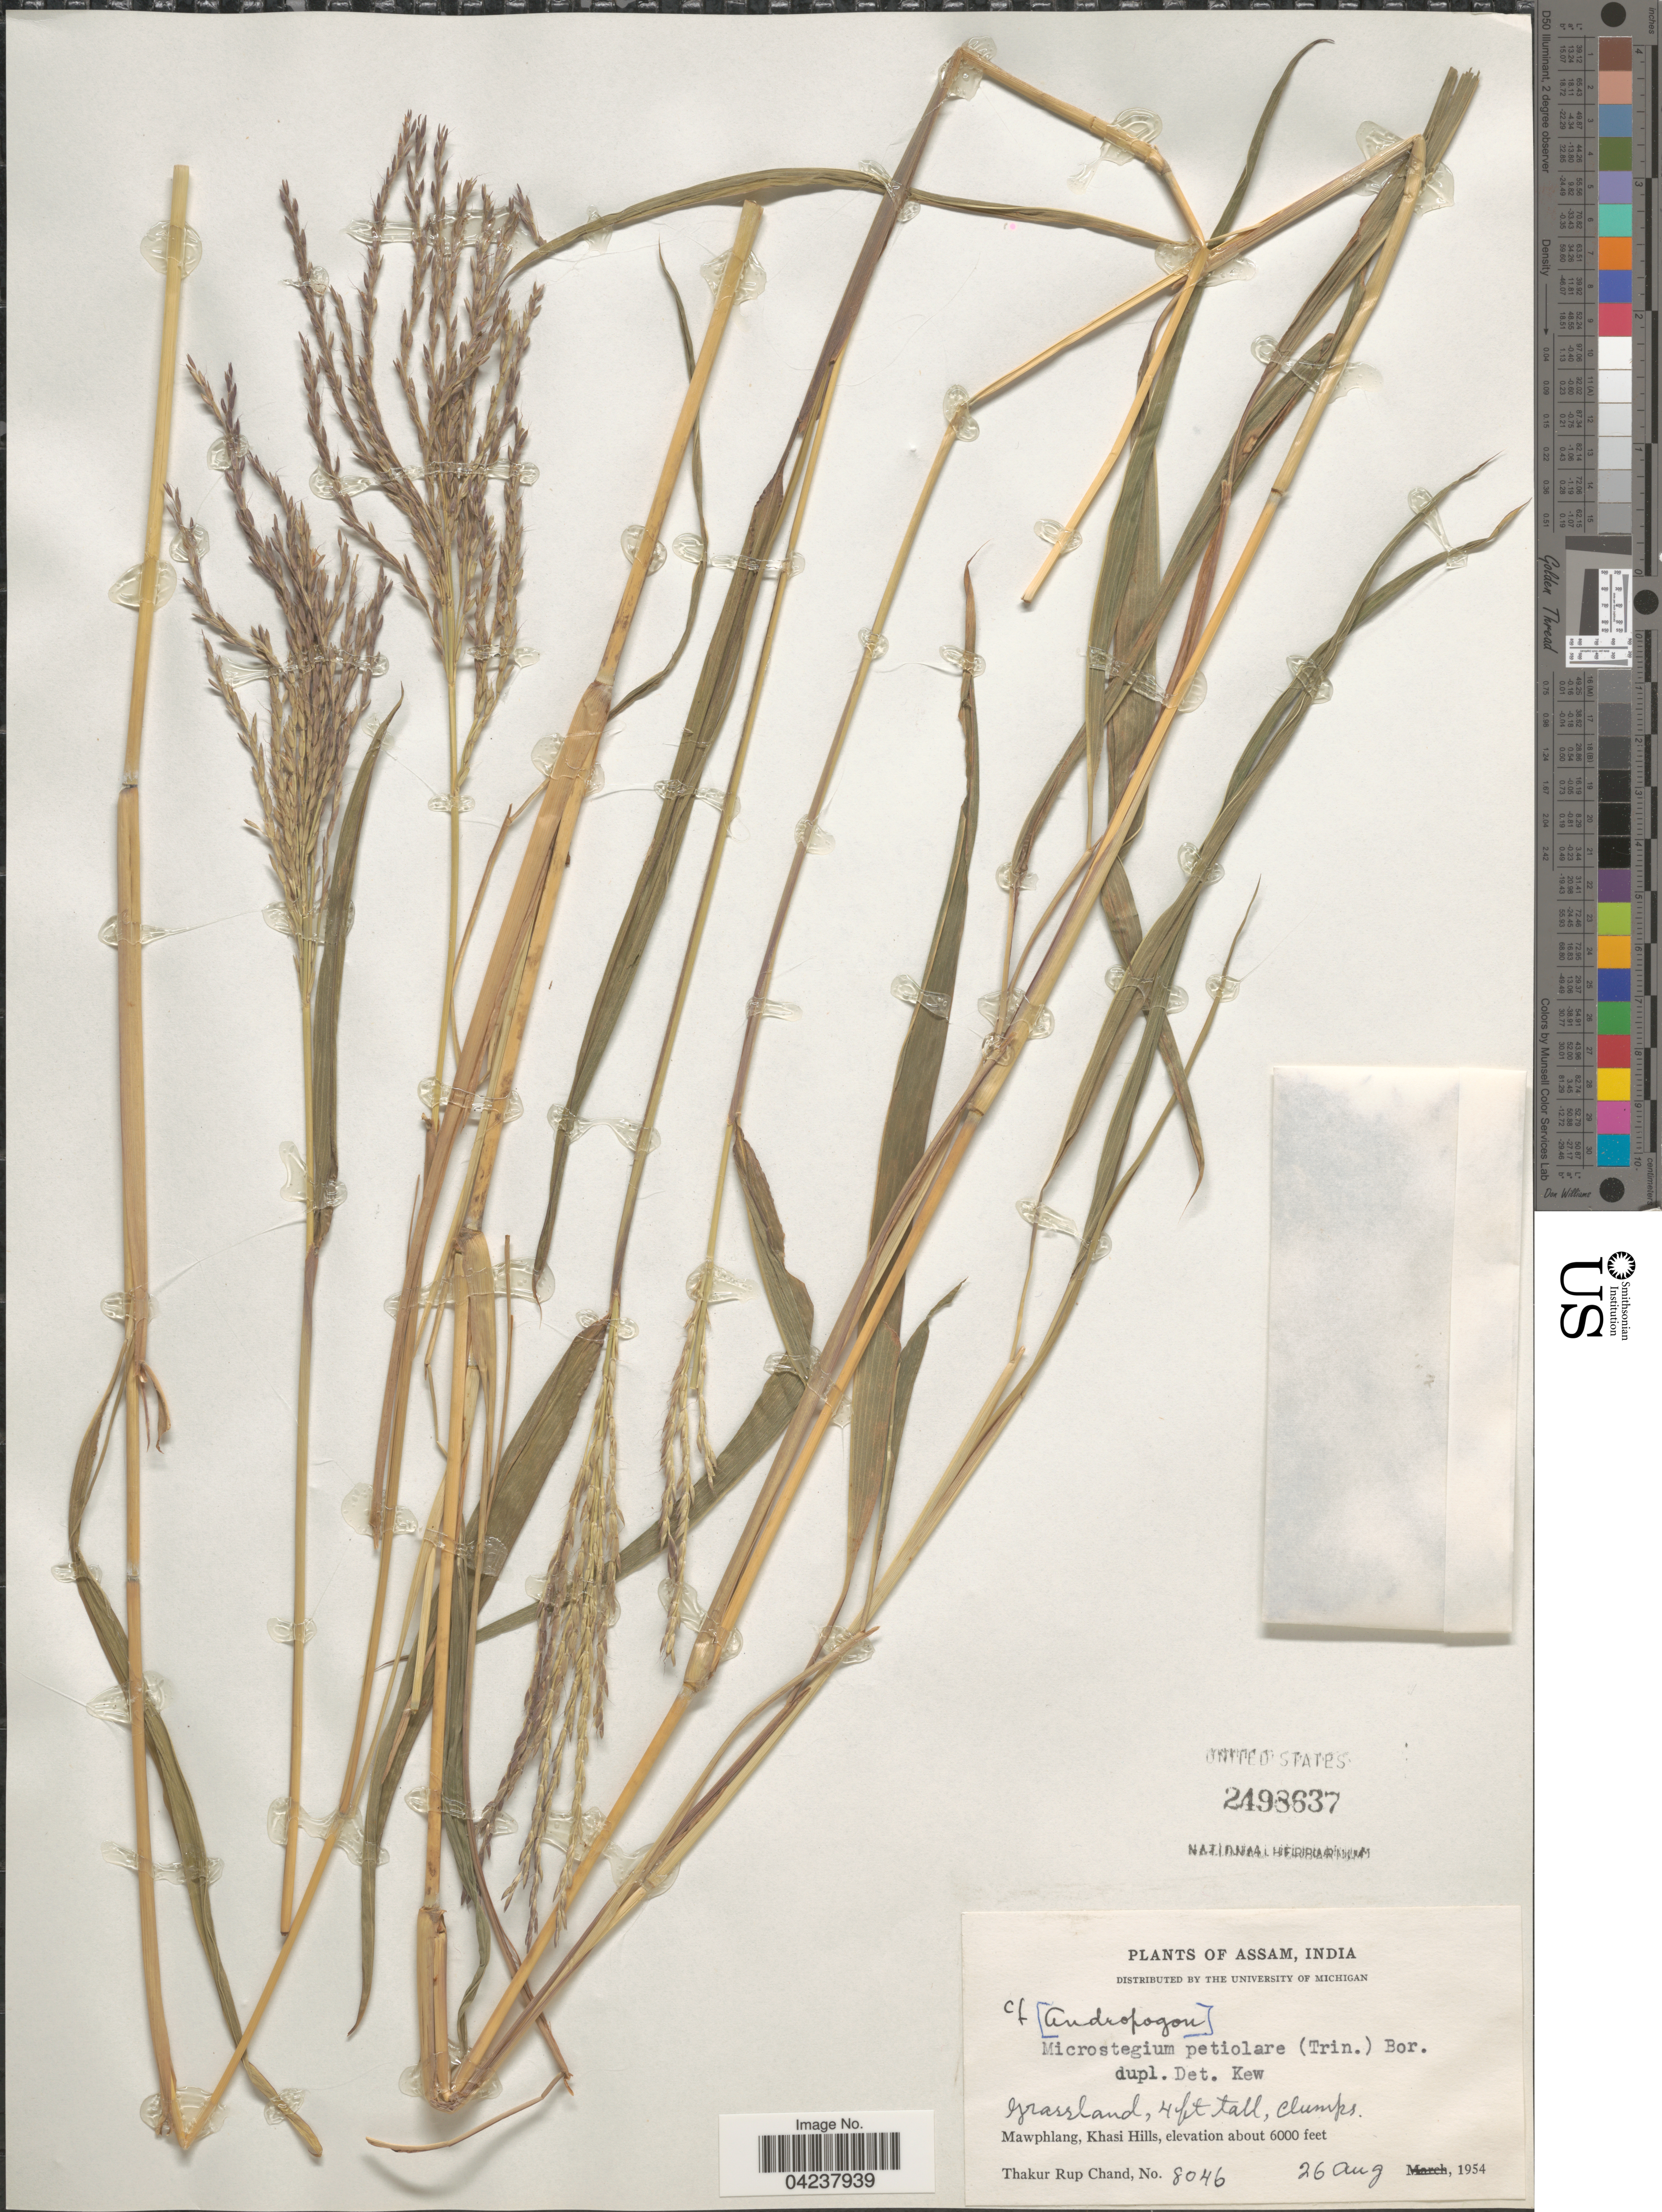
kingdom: Plantae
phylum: Tracheophyta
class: Liliopsida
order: Poales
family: Poaceae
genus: Microstegium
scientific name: Microstegium petiolare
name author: (Trin.) Bor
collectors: T. R. Chand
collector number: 8046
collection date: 1954-08-26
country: India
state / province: Meghalaya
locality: Mawphlang, Khasi Hills.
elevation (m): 1829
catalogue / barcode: US 2498637